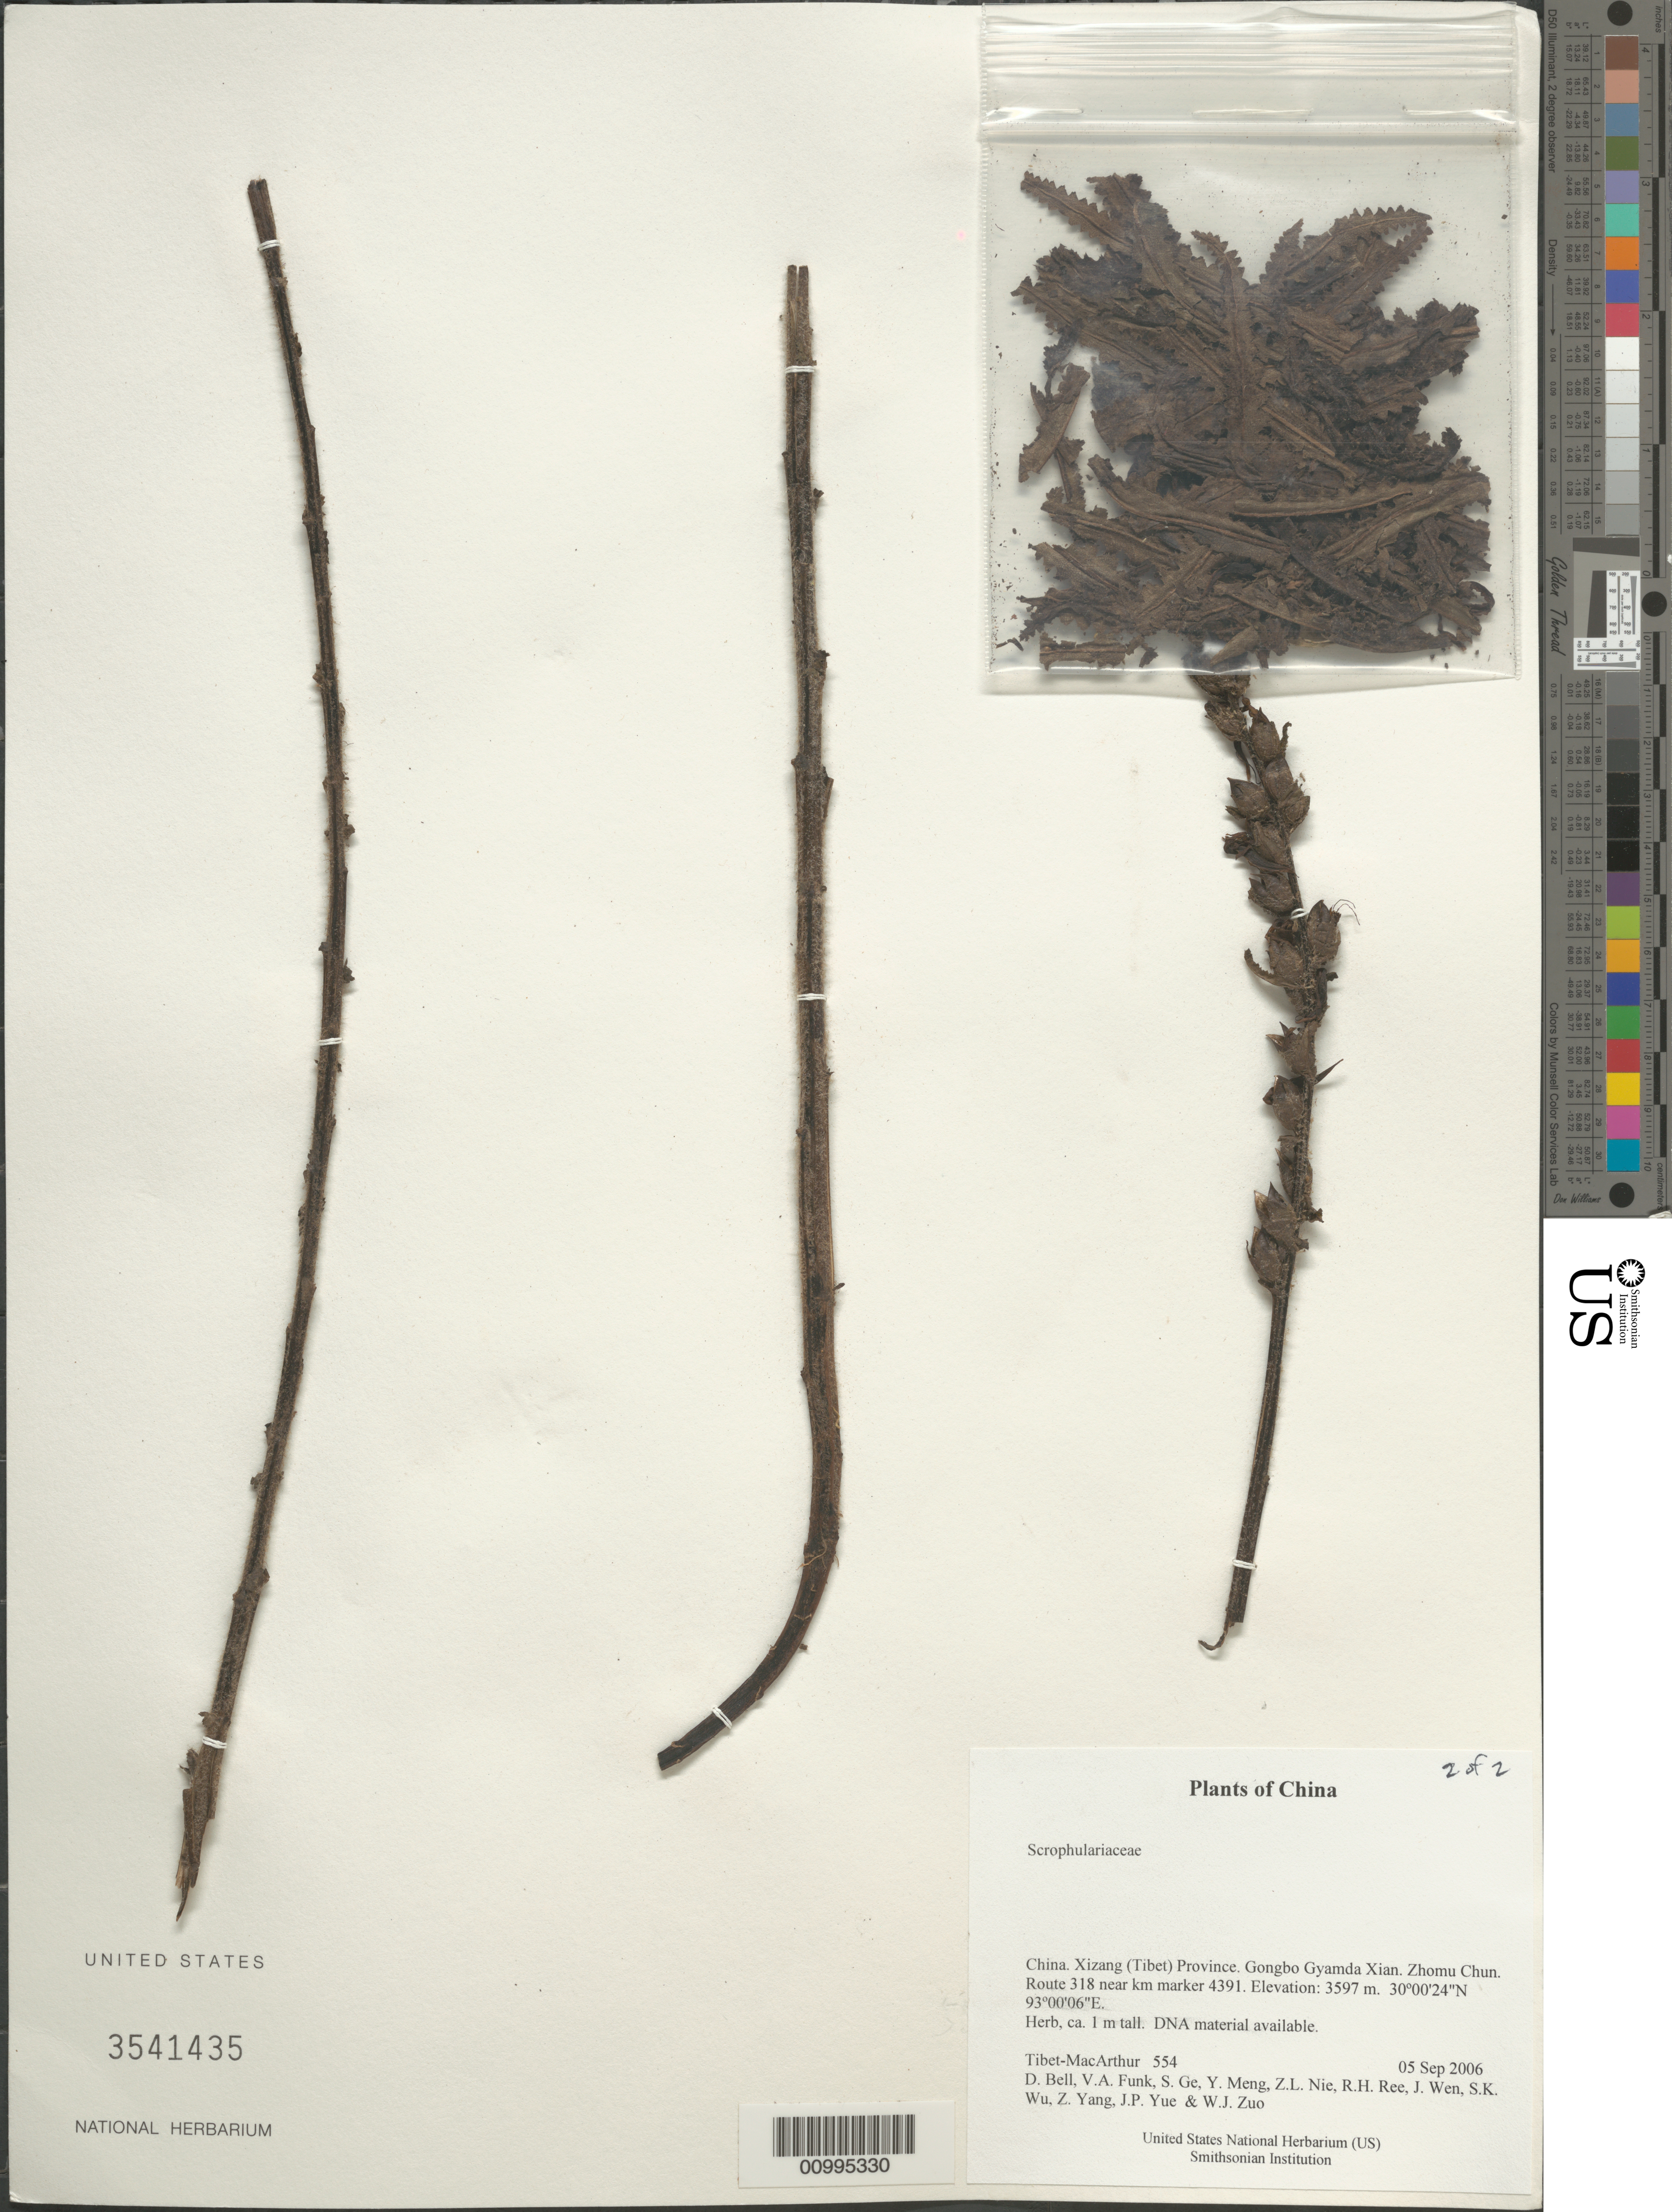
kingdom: Plantae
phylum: Tracheophyta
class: Magnoliopsida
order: Lamiales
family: Scrophulariaceae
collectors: Tibet-MacArthur, D. A. Bell, V. Funk, S. Ge, Y. Meng, Z. Nie, R. Ree, J. Wen, S. K. Wu, Z. Yang, J. Yue & W. Zuo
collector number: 554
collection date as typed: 05 Sep 2006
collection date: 2006-09-05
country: China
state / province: Xizang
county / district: Gongbo Gyamda Xian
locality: Zhomu Chun. Route 318 near km marker 4391.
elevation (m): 3597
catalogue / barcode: US 3541435